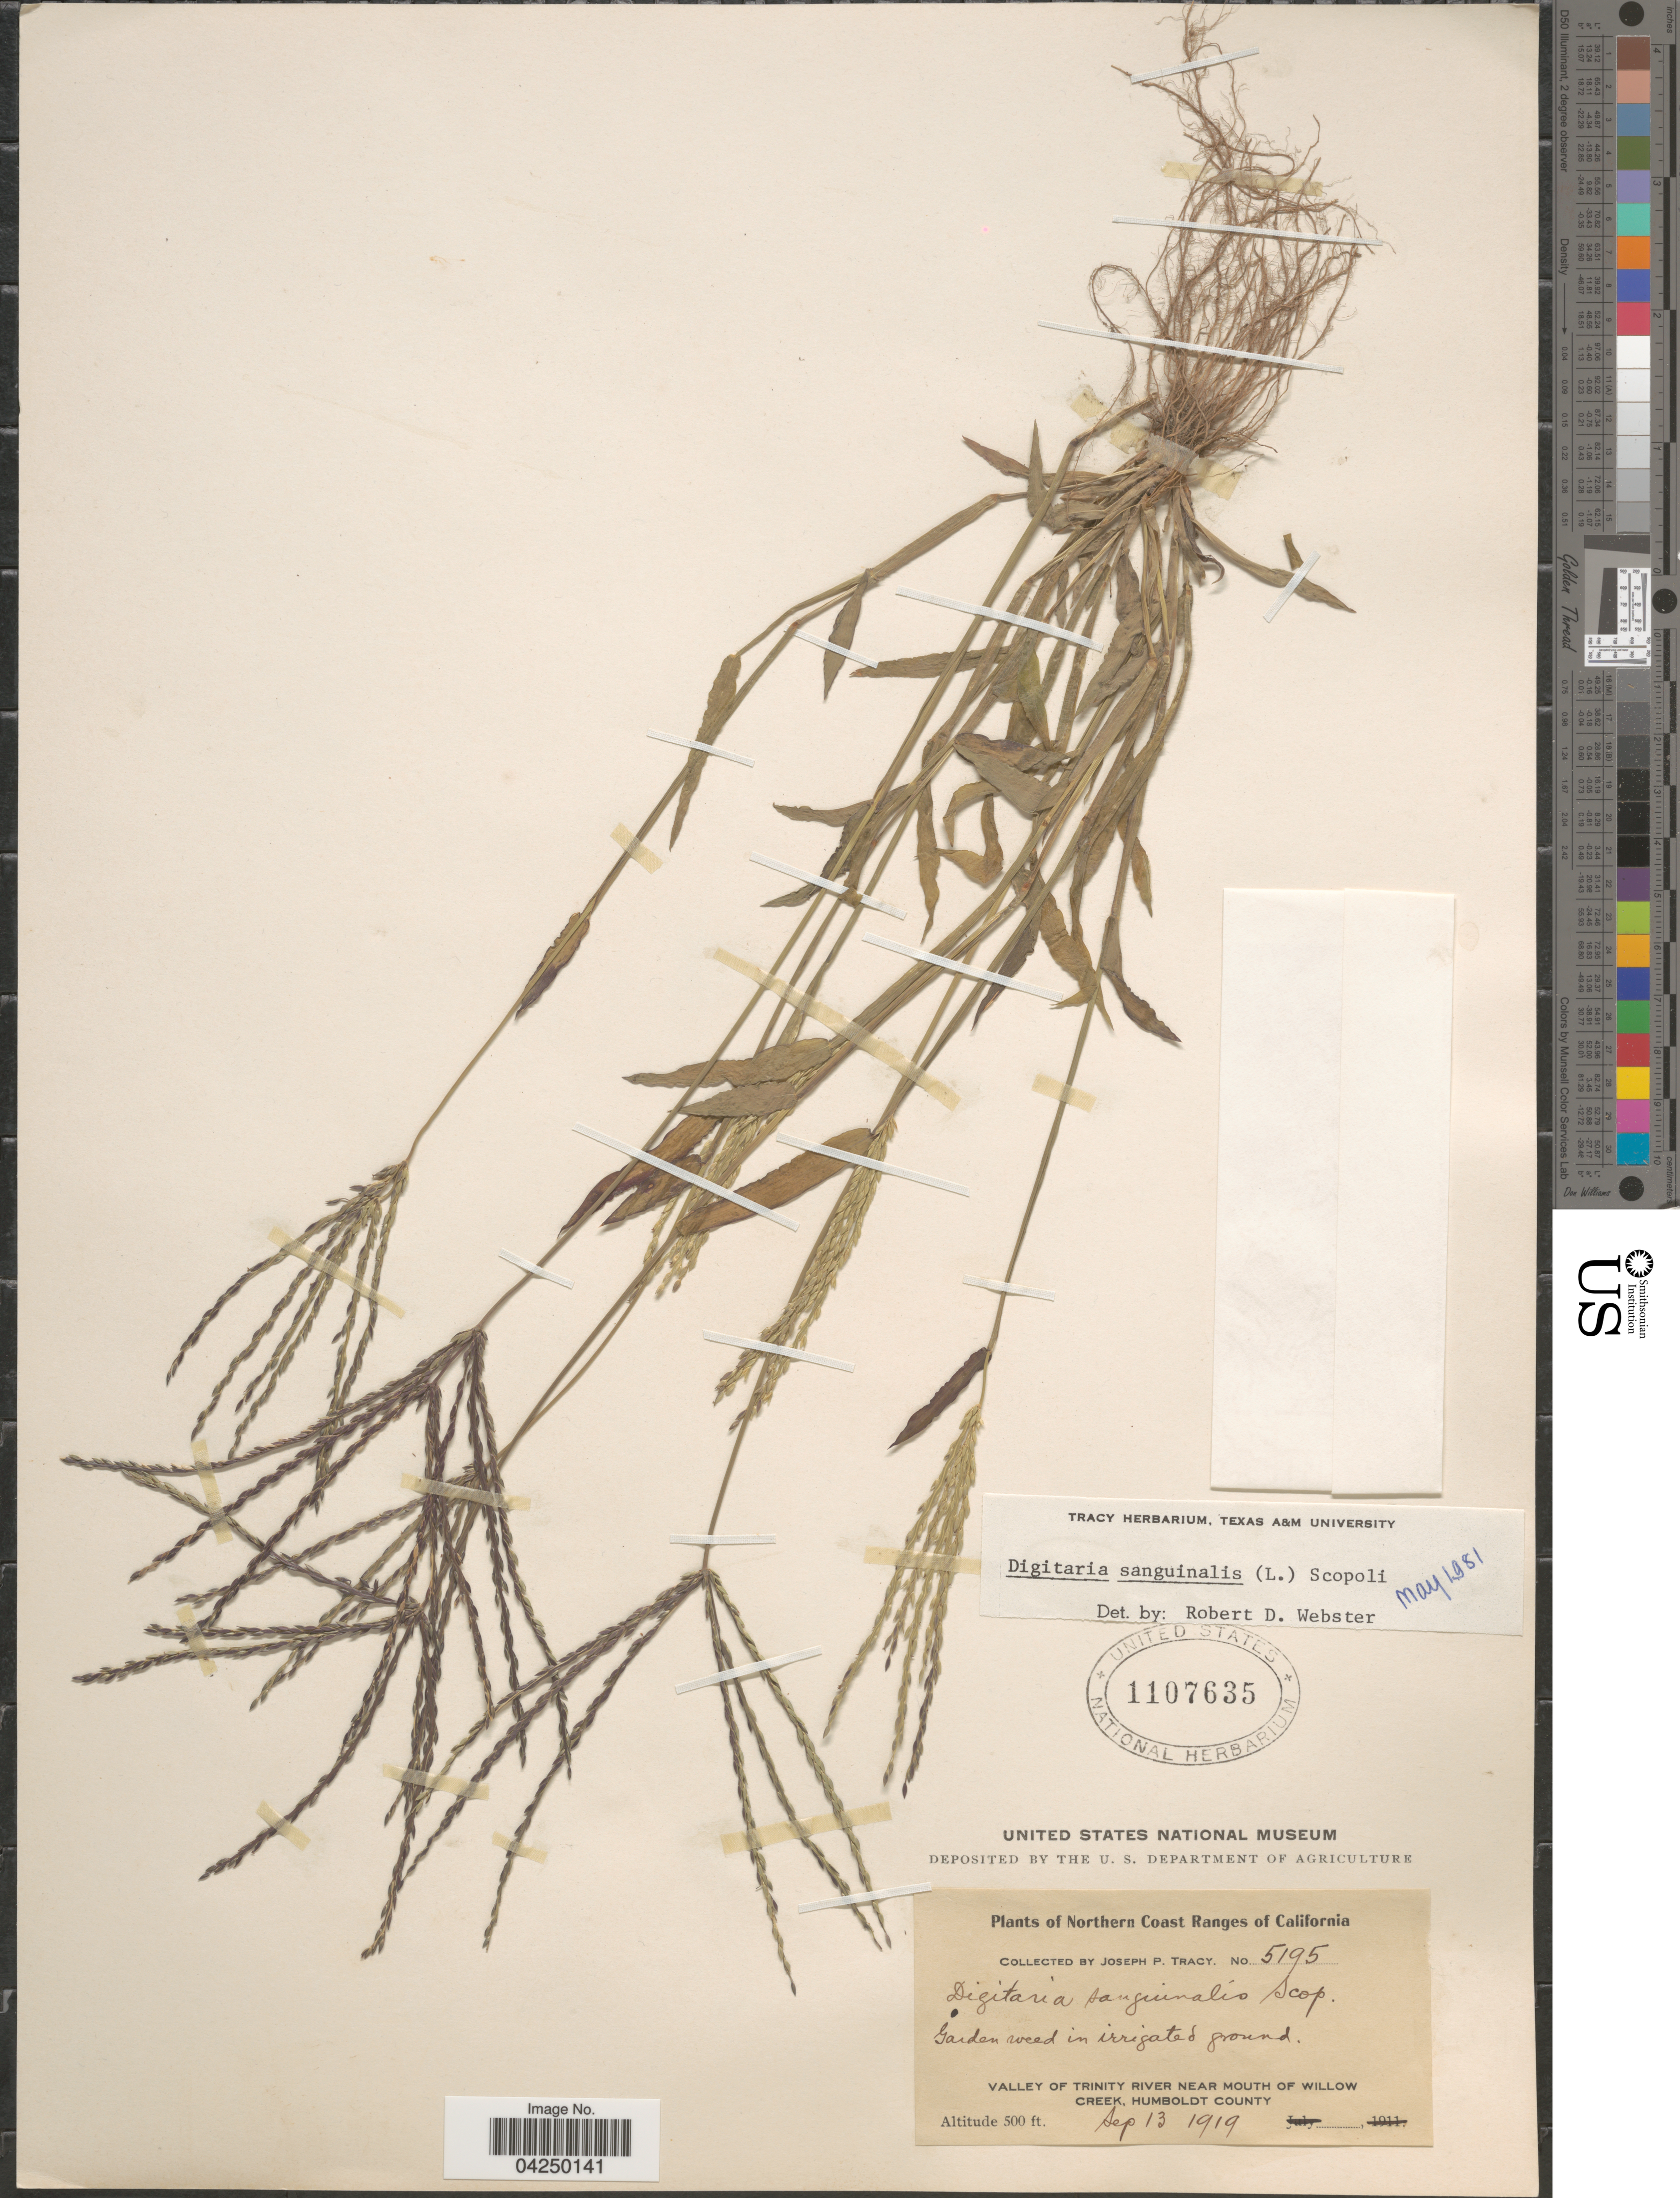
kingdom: Plantae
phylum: Tracheophyta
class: Liliopsida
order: Poales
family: Poaceae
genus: Digitaria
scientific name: Digitaria sanguinalis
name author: (L.) Scop.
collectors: J. Tracy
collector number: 5195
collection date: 1919-09-13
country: United States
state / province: California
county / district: Humboldt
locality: Northern Coast Ranges of California. Garden weed in irrigated ground. Valley of Trinity River near Mouth of Willow Creek, Humboldt County.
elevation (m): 152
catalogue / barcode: US 1107635